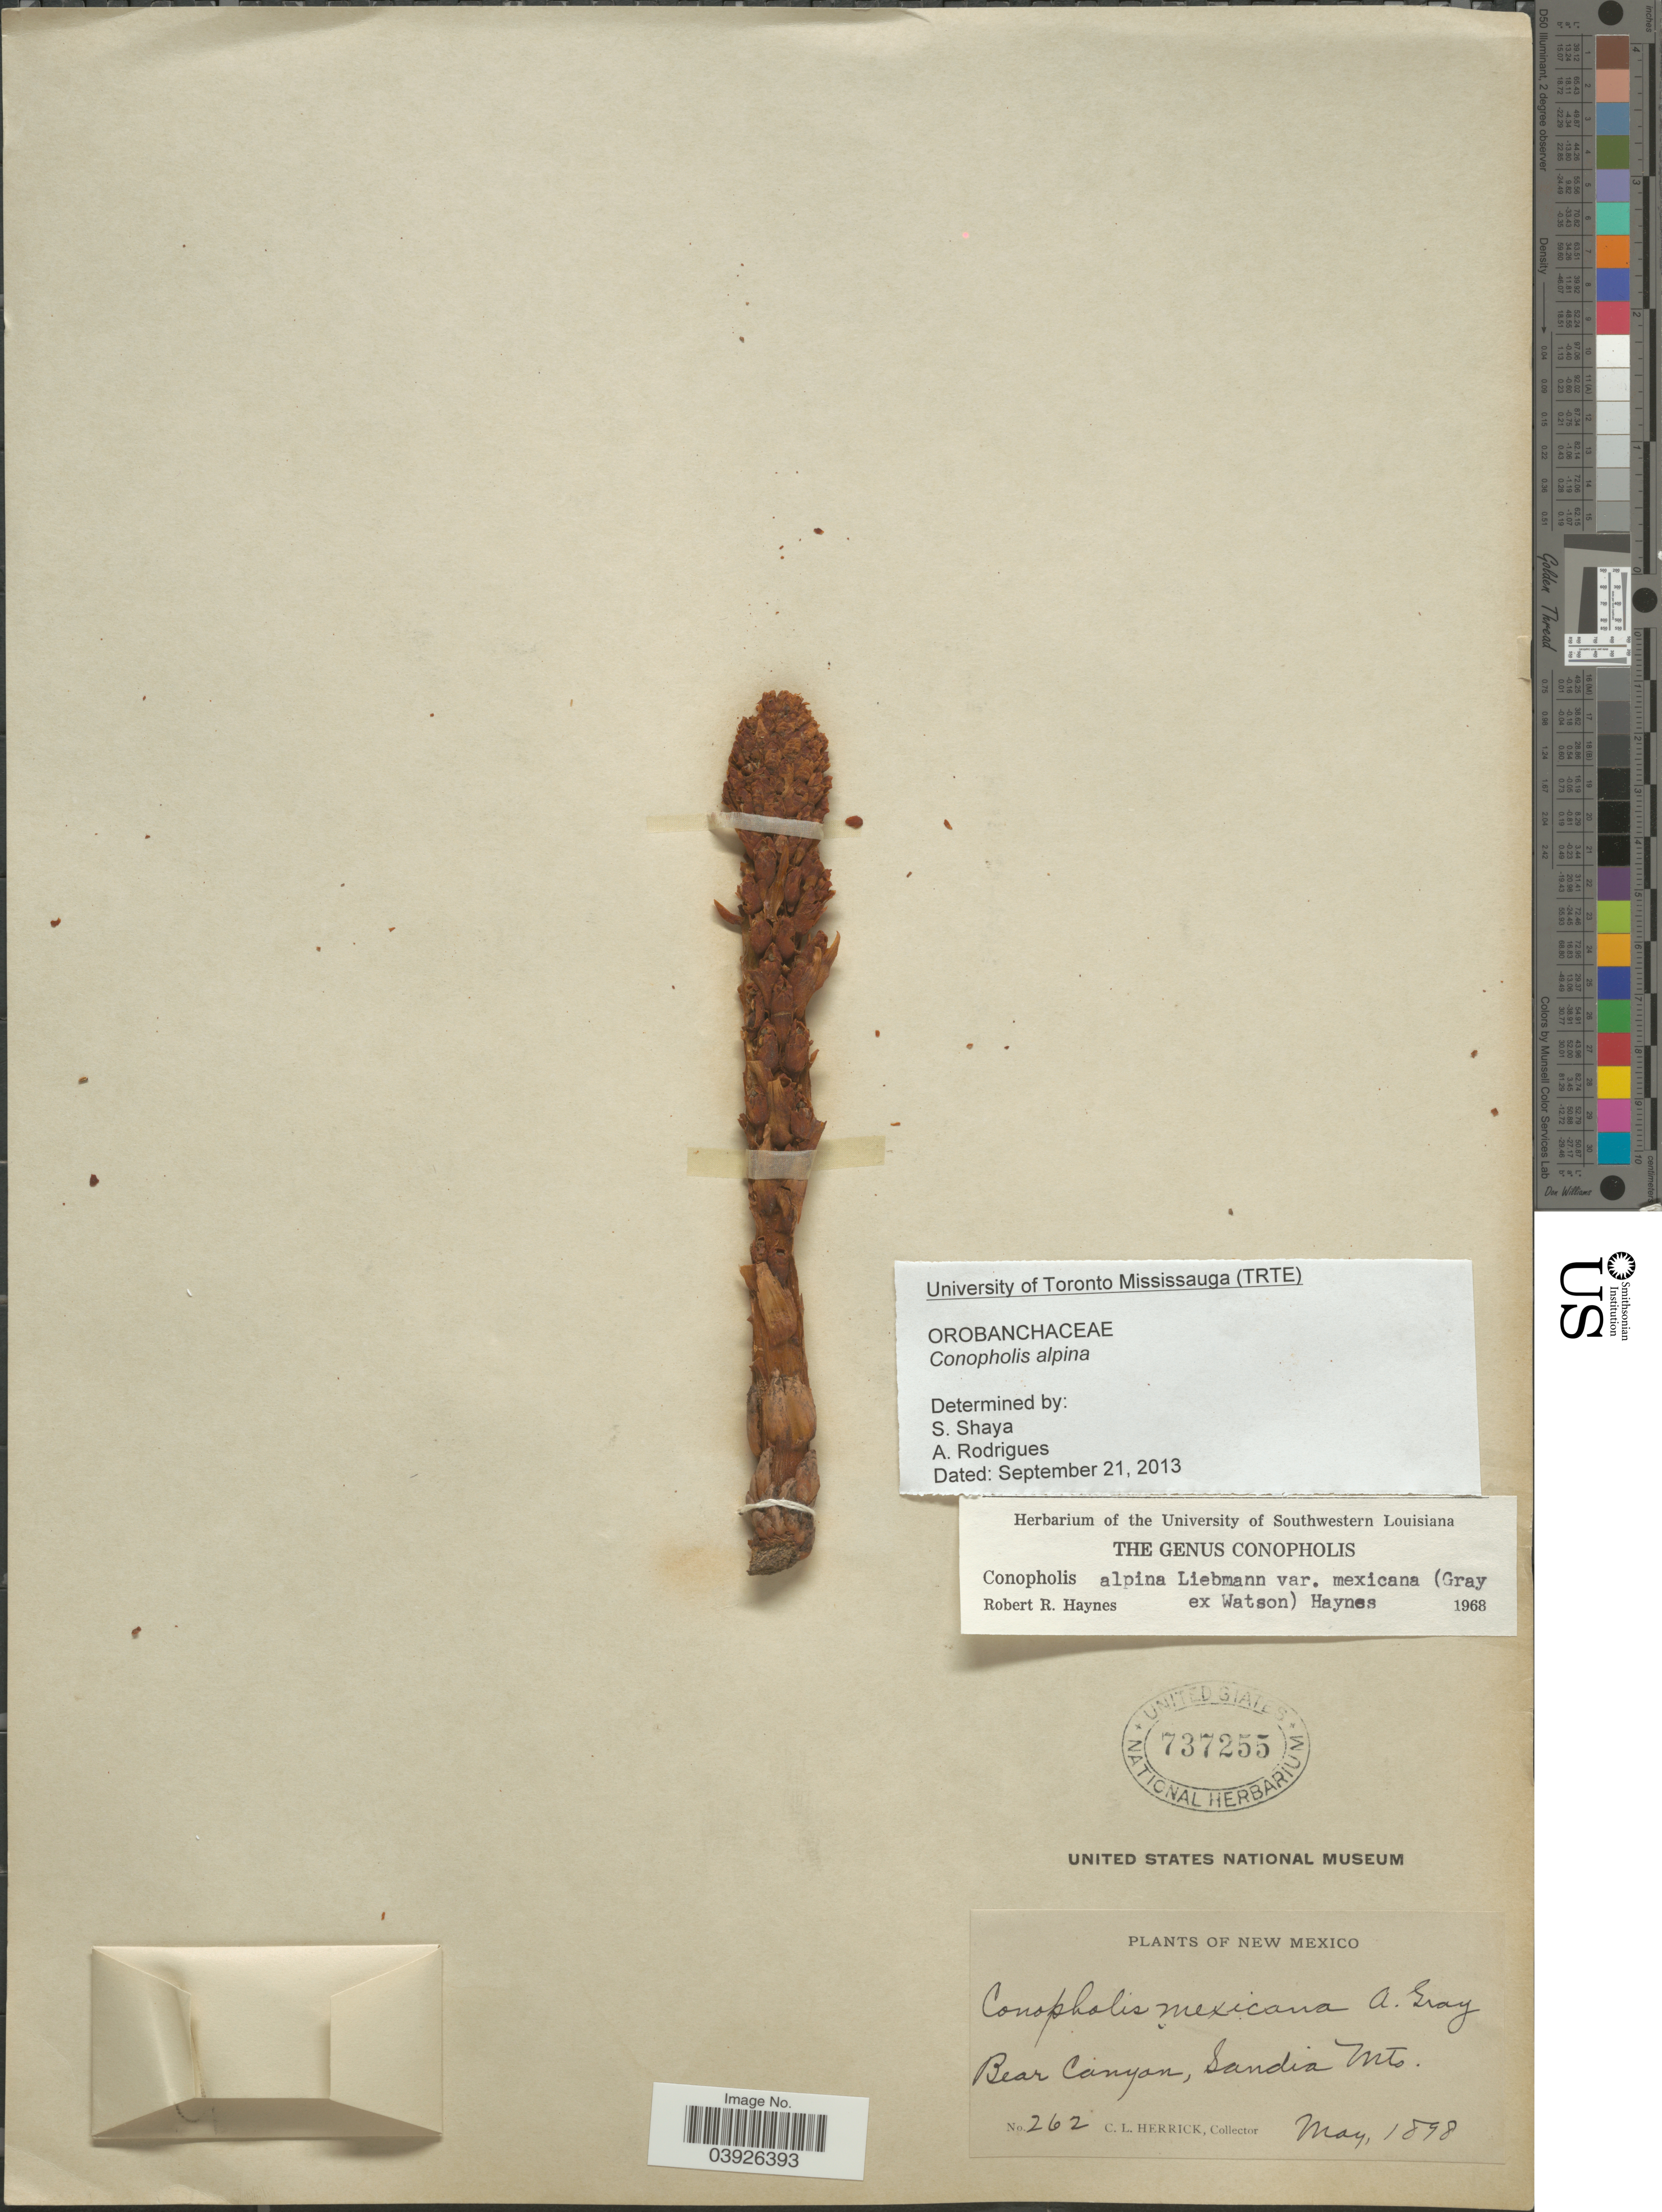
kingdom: Plantae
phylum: Tracheophyta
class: Magnoliopsida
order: Lamiales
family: Orobanchaceae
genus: Conopholis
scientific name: Conopholis alpina var. mexicana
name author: (A. Gray ex S. Watson) R.R. Haynes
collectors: C. Herrick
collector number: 262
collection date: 1898-05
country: United States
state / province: New Mexico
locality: Bear Canyon, Sandia Mts.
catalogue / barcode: US 737255